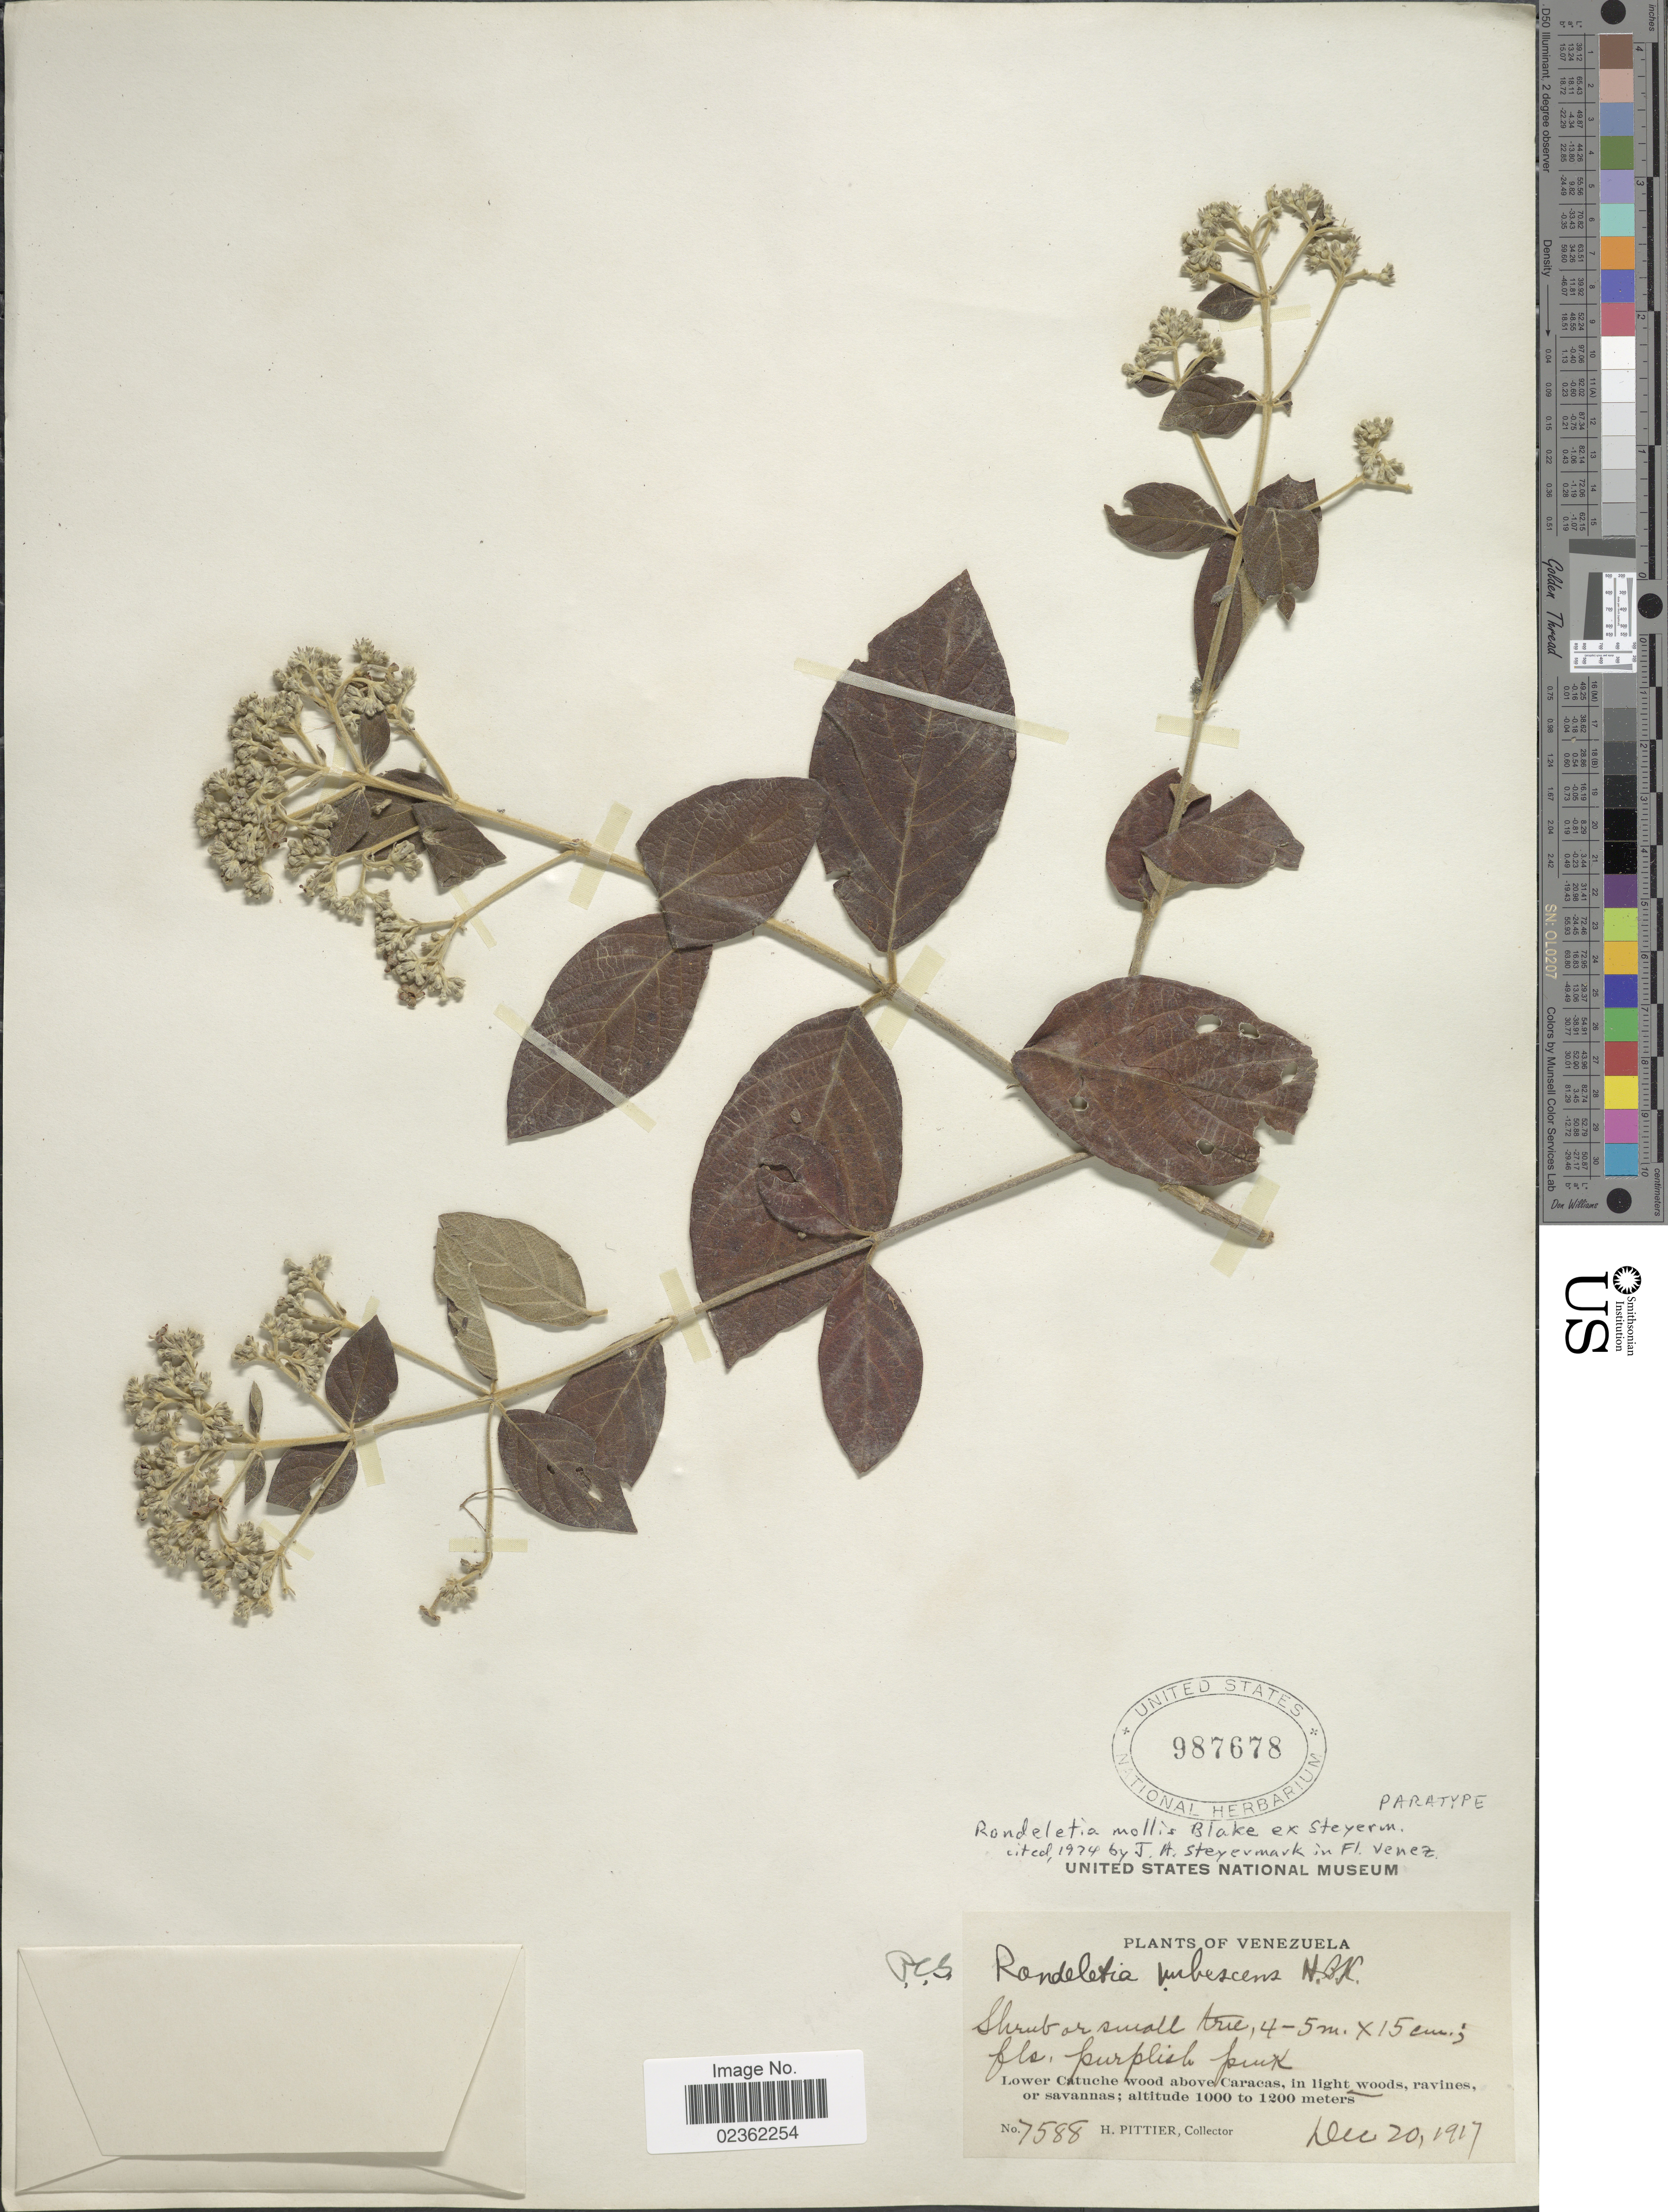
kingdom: Plantae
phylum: Tracheophyta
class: Magnoliopsida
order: Gentianales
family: Rubiaceae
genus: Rondeletia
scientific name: Rondeletia mollis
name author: S.F. Blake ex Steyerm.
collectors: H. F. Pittier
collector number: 7588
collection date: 1917-12-20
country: Venezuela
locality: Lower Catuche wood above Caracas, in light woods, ravines.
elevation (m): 1000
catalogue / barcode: US 987678